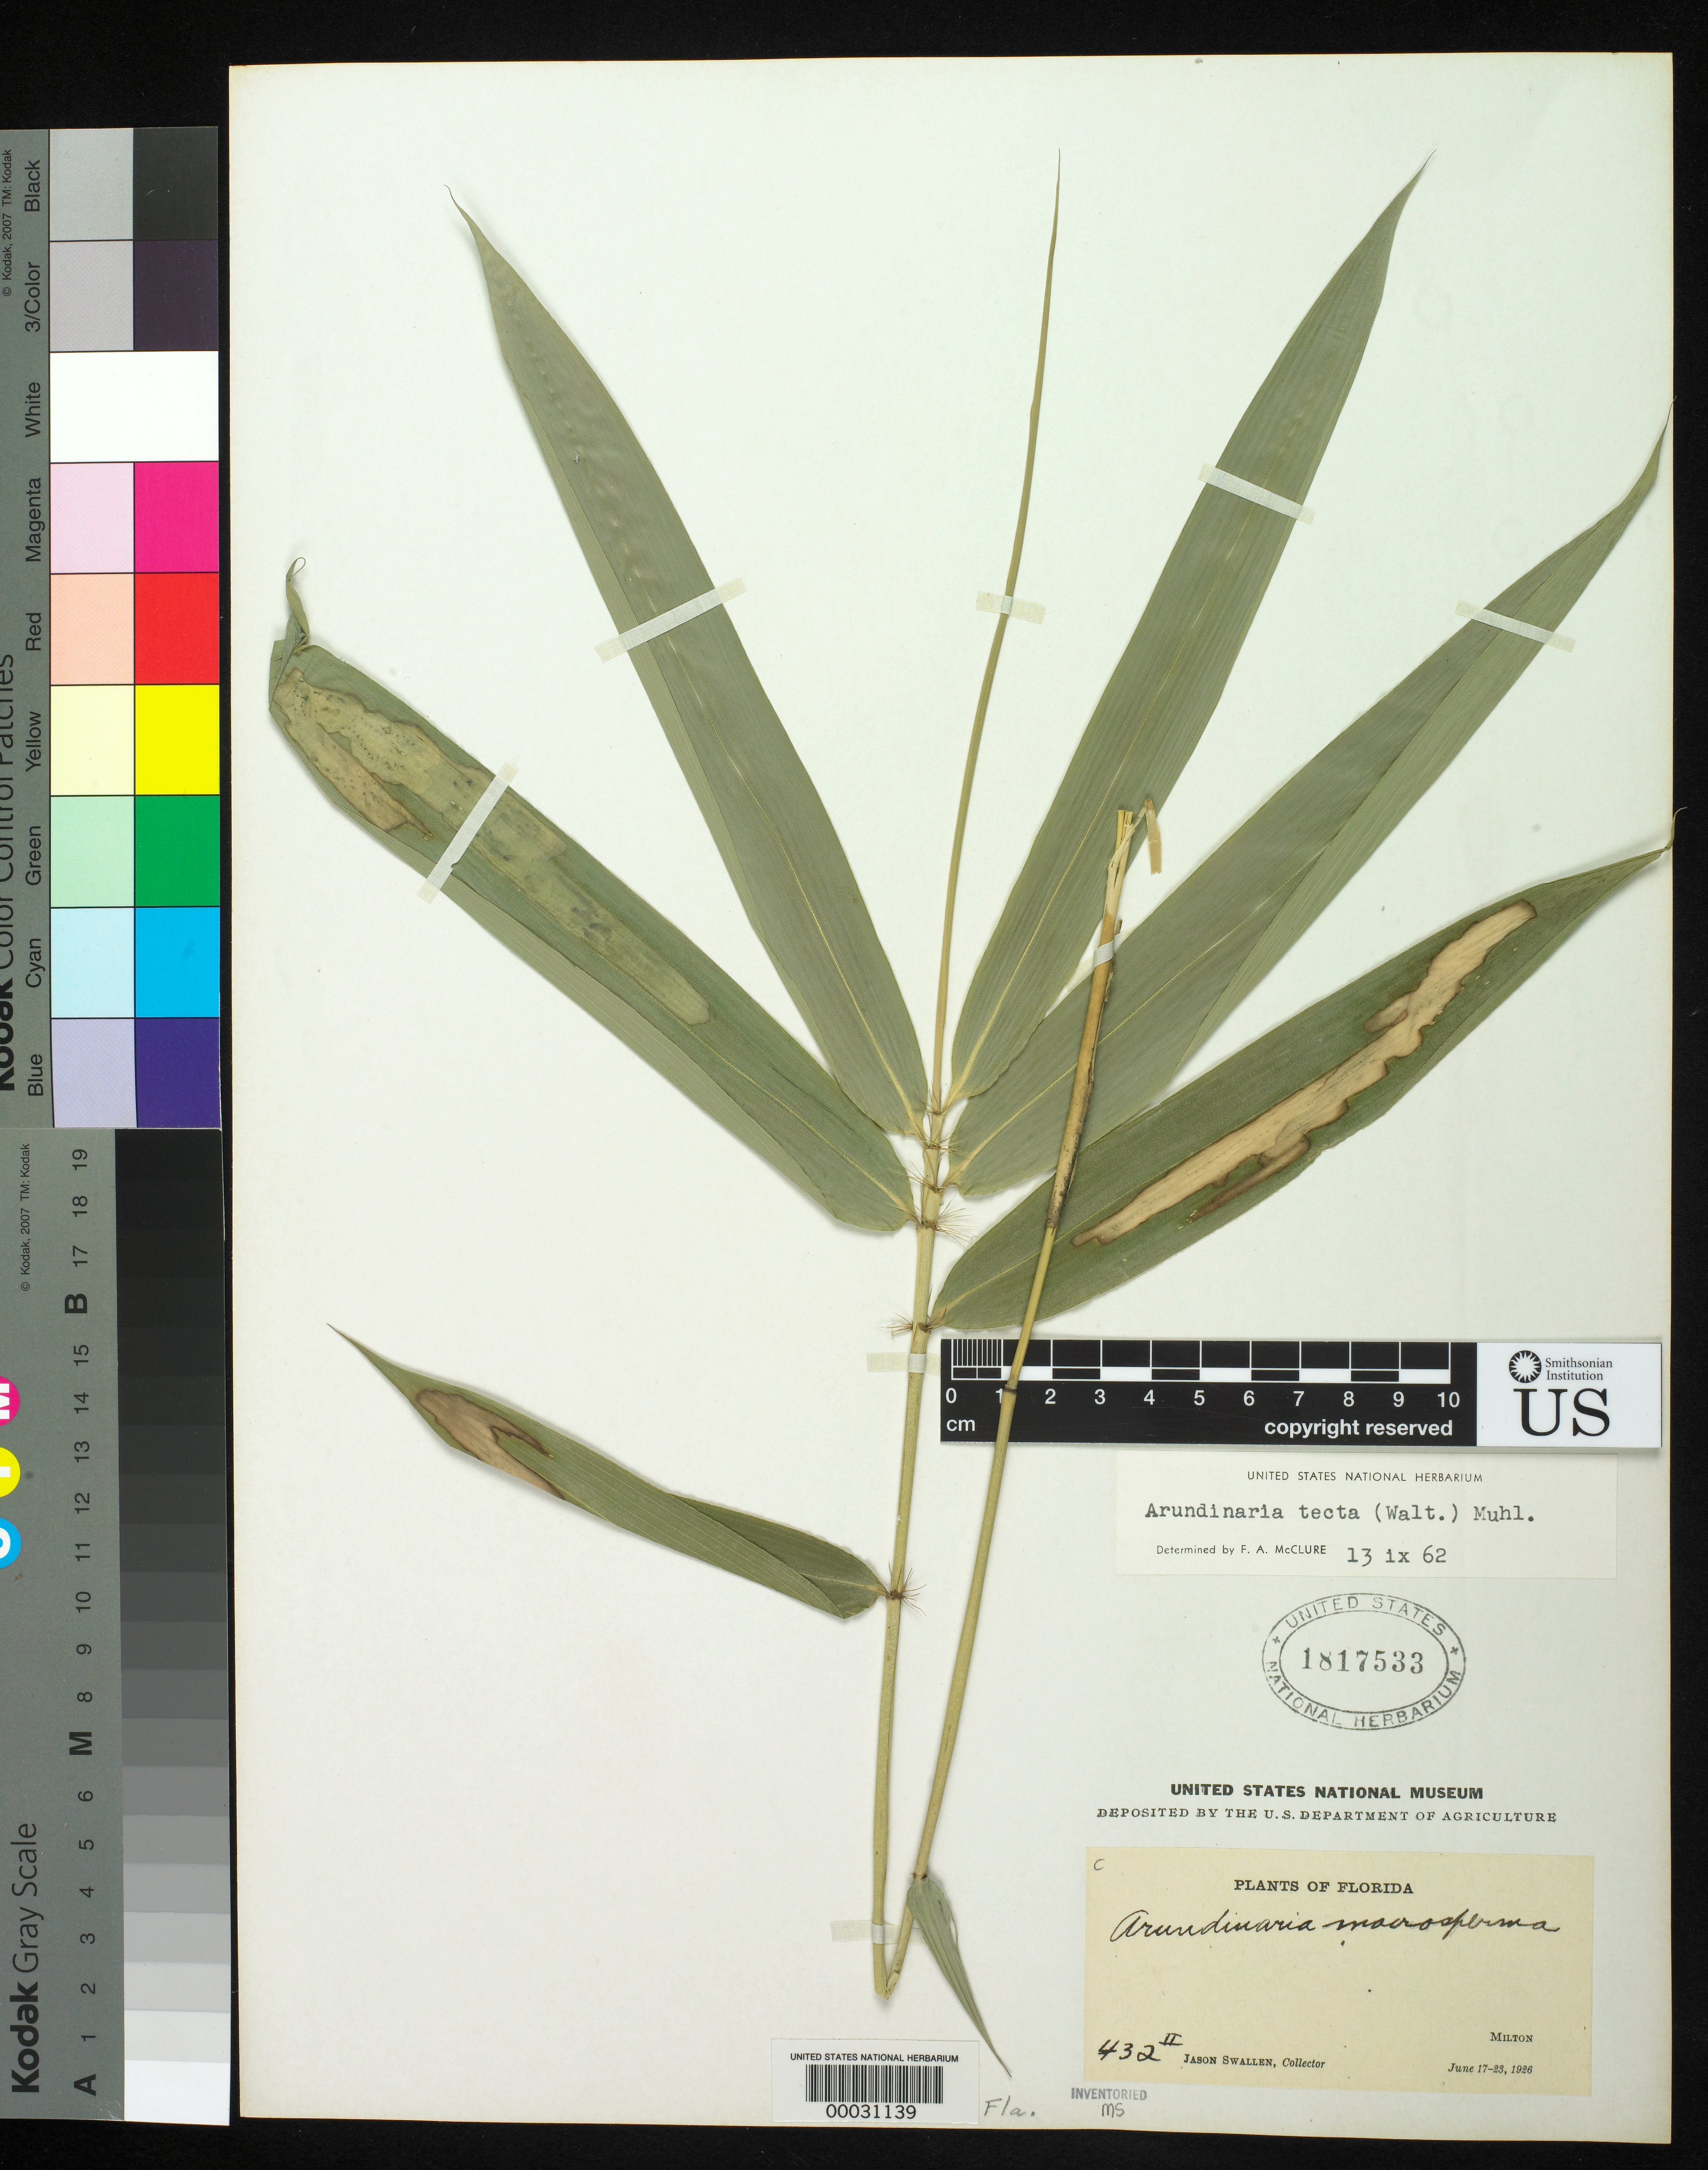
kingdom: Plantae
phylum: Tracheophyta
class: Liliopsida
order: Poales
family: Poaceae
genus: Arundinaria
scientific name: Arundinaria tecta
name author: (Walter) Muhl.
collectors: J. R. Swallen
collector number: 432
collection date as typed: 17 Jun 1926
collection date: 1926-06-17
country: United States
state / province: Florida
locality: Milton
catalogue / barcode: US 1817533